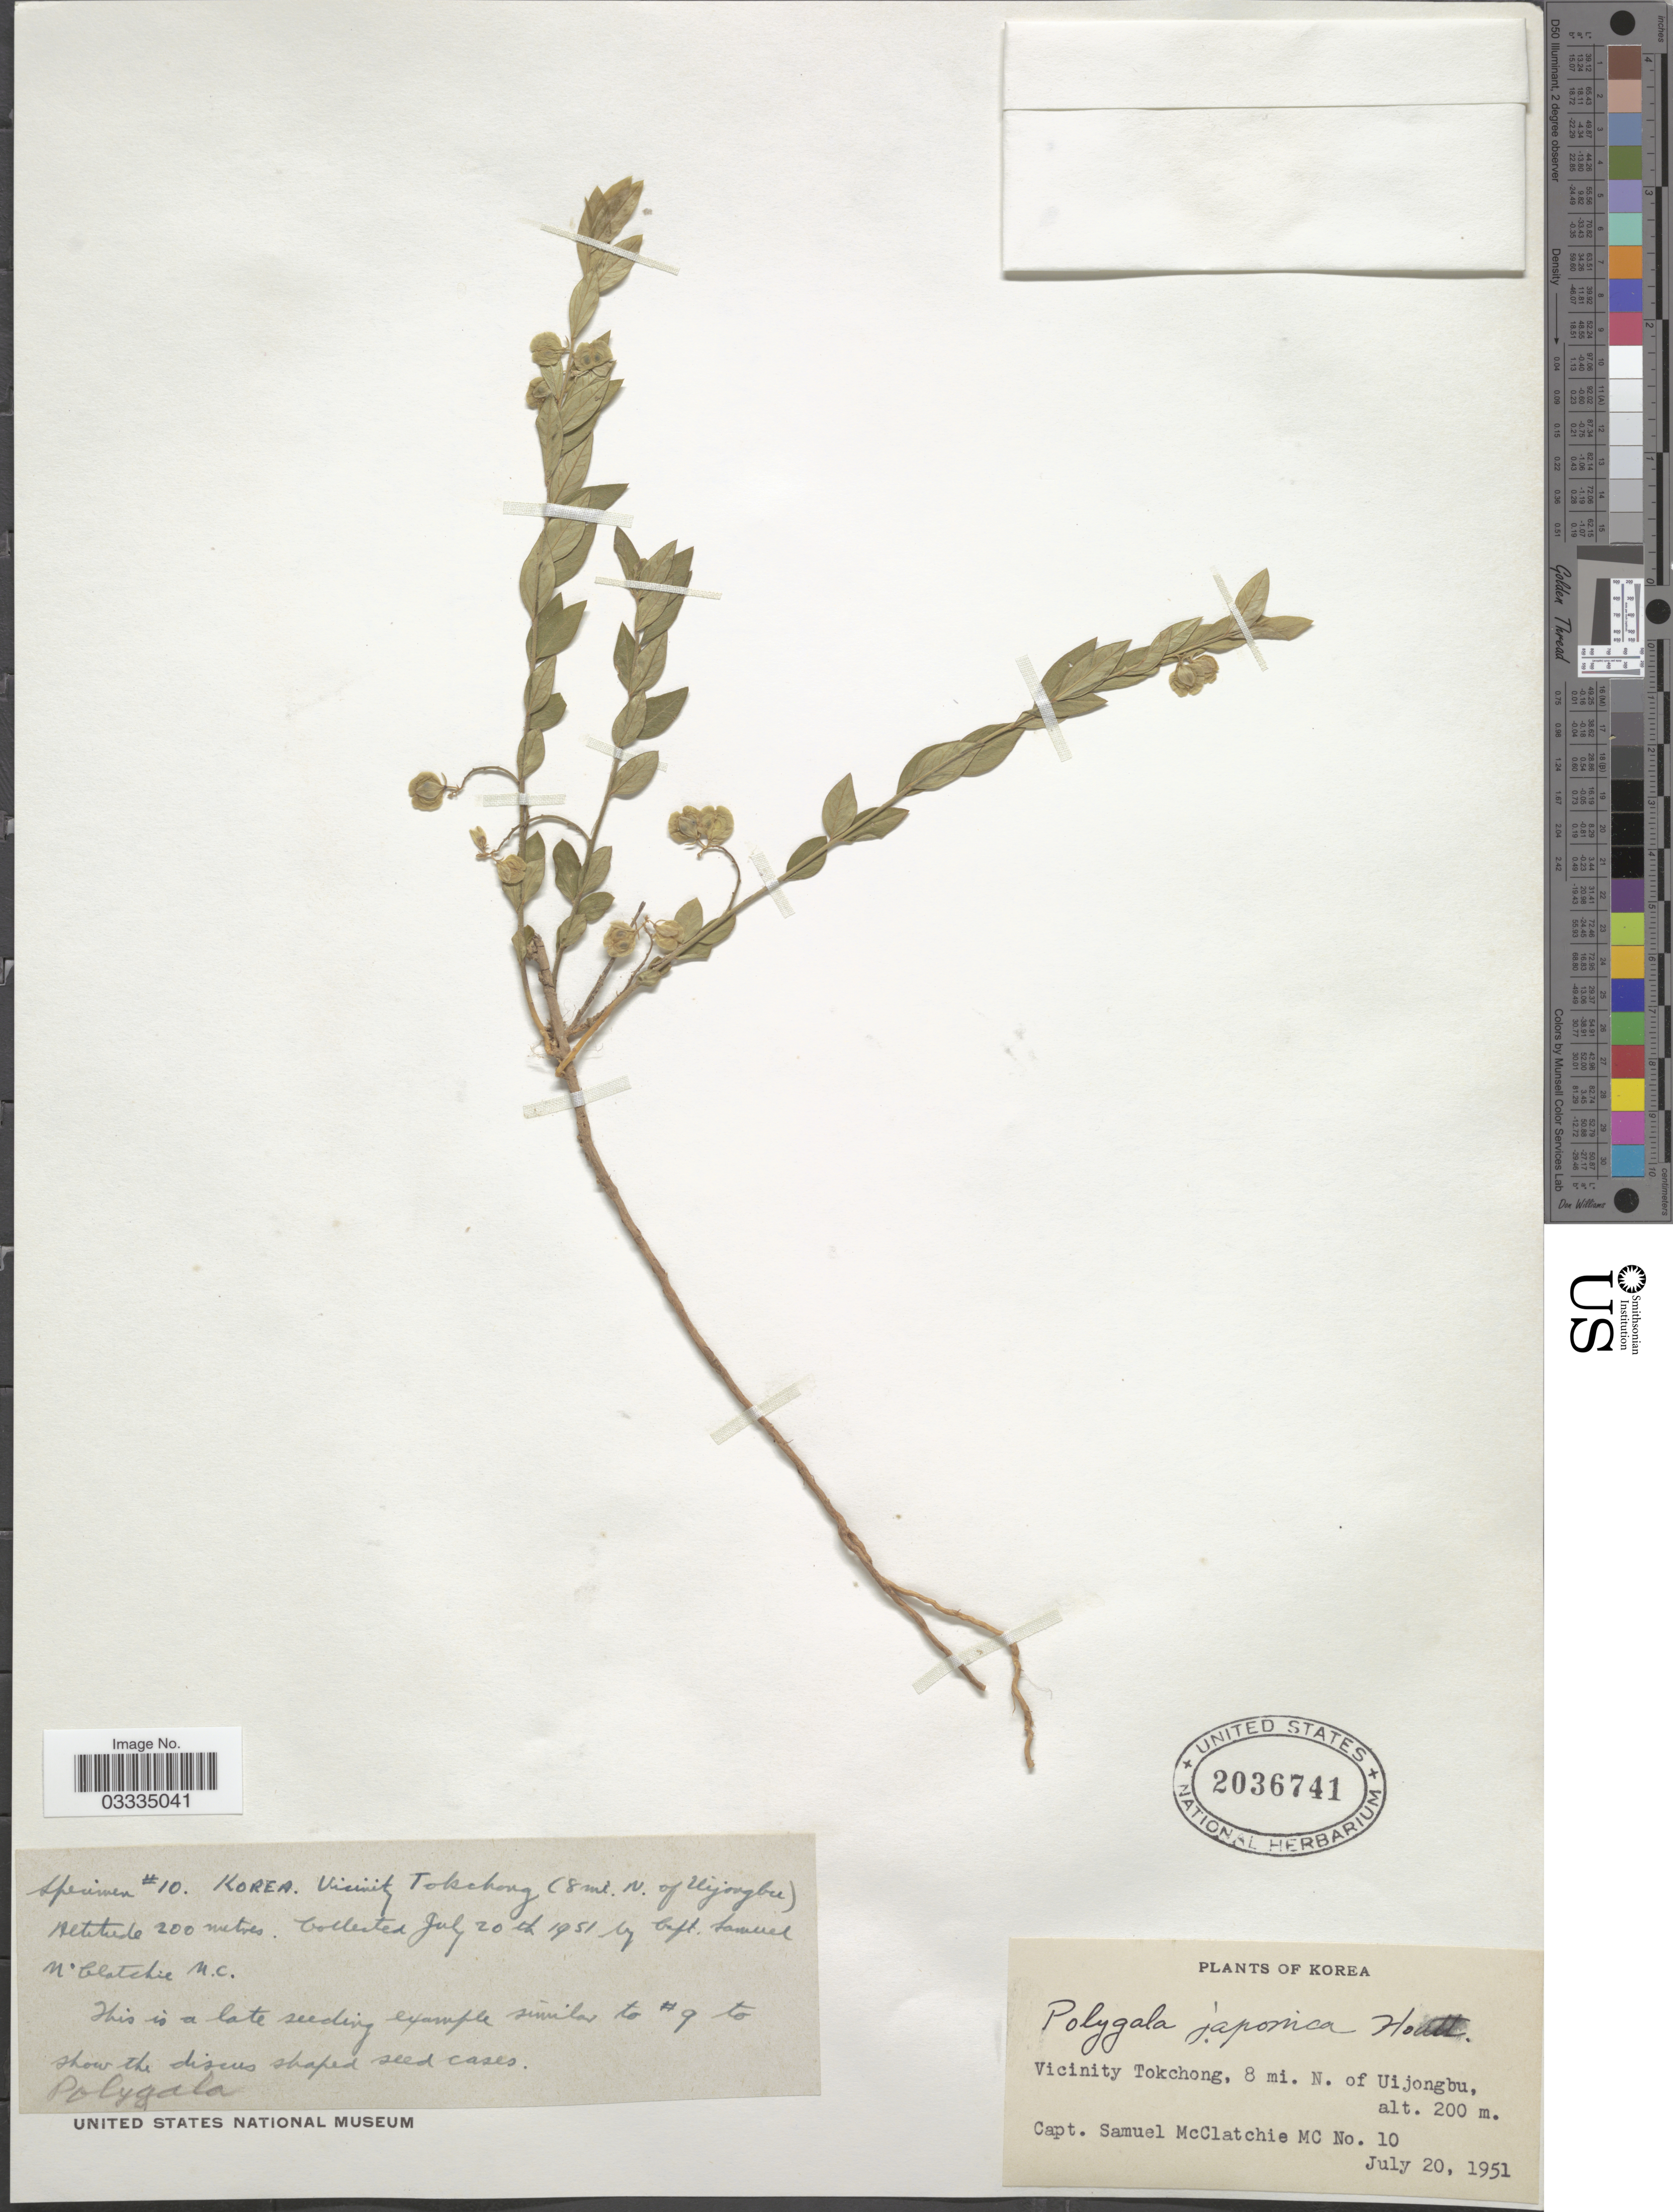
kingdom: Plantae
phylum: Tracheophyta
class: Magnoliopsida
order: Fabales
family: Polygalaceae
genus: Polygala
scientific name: Polygala japonica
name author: Houtt.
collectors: S. McClatchie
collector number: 10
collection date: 1951-07-20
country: South Korea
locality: Vicinity of Tokchong (8 mi. N. of Uijongbu).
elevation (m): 200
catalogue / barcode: US 2036741